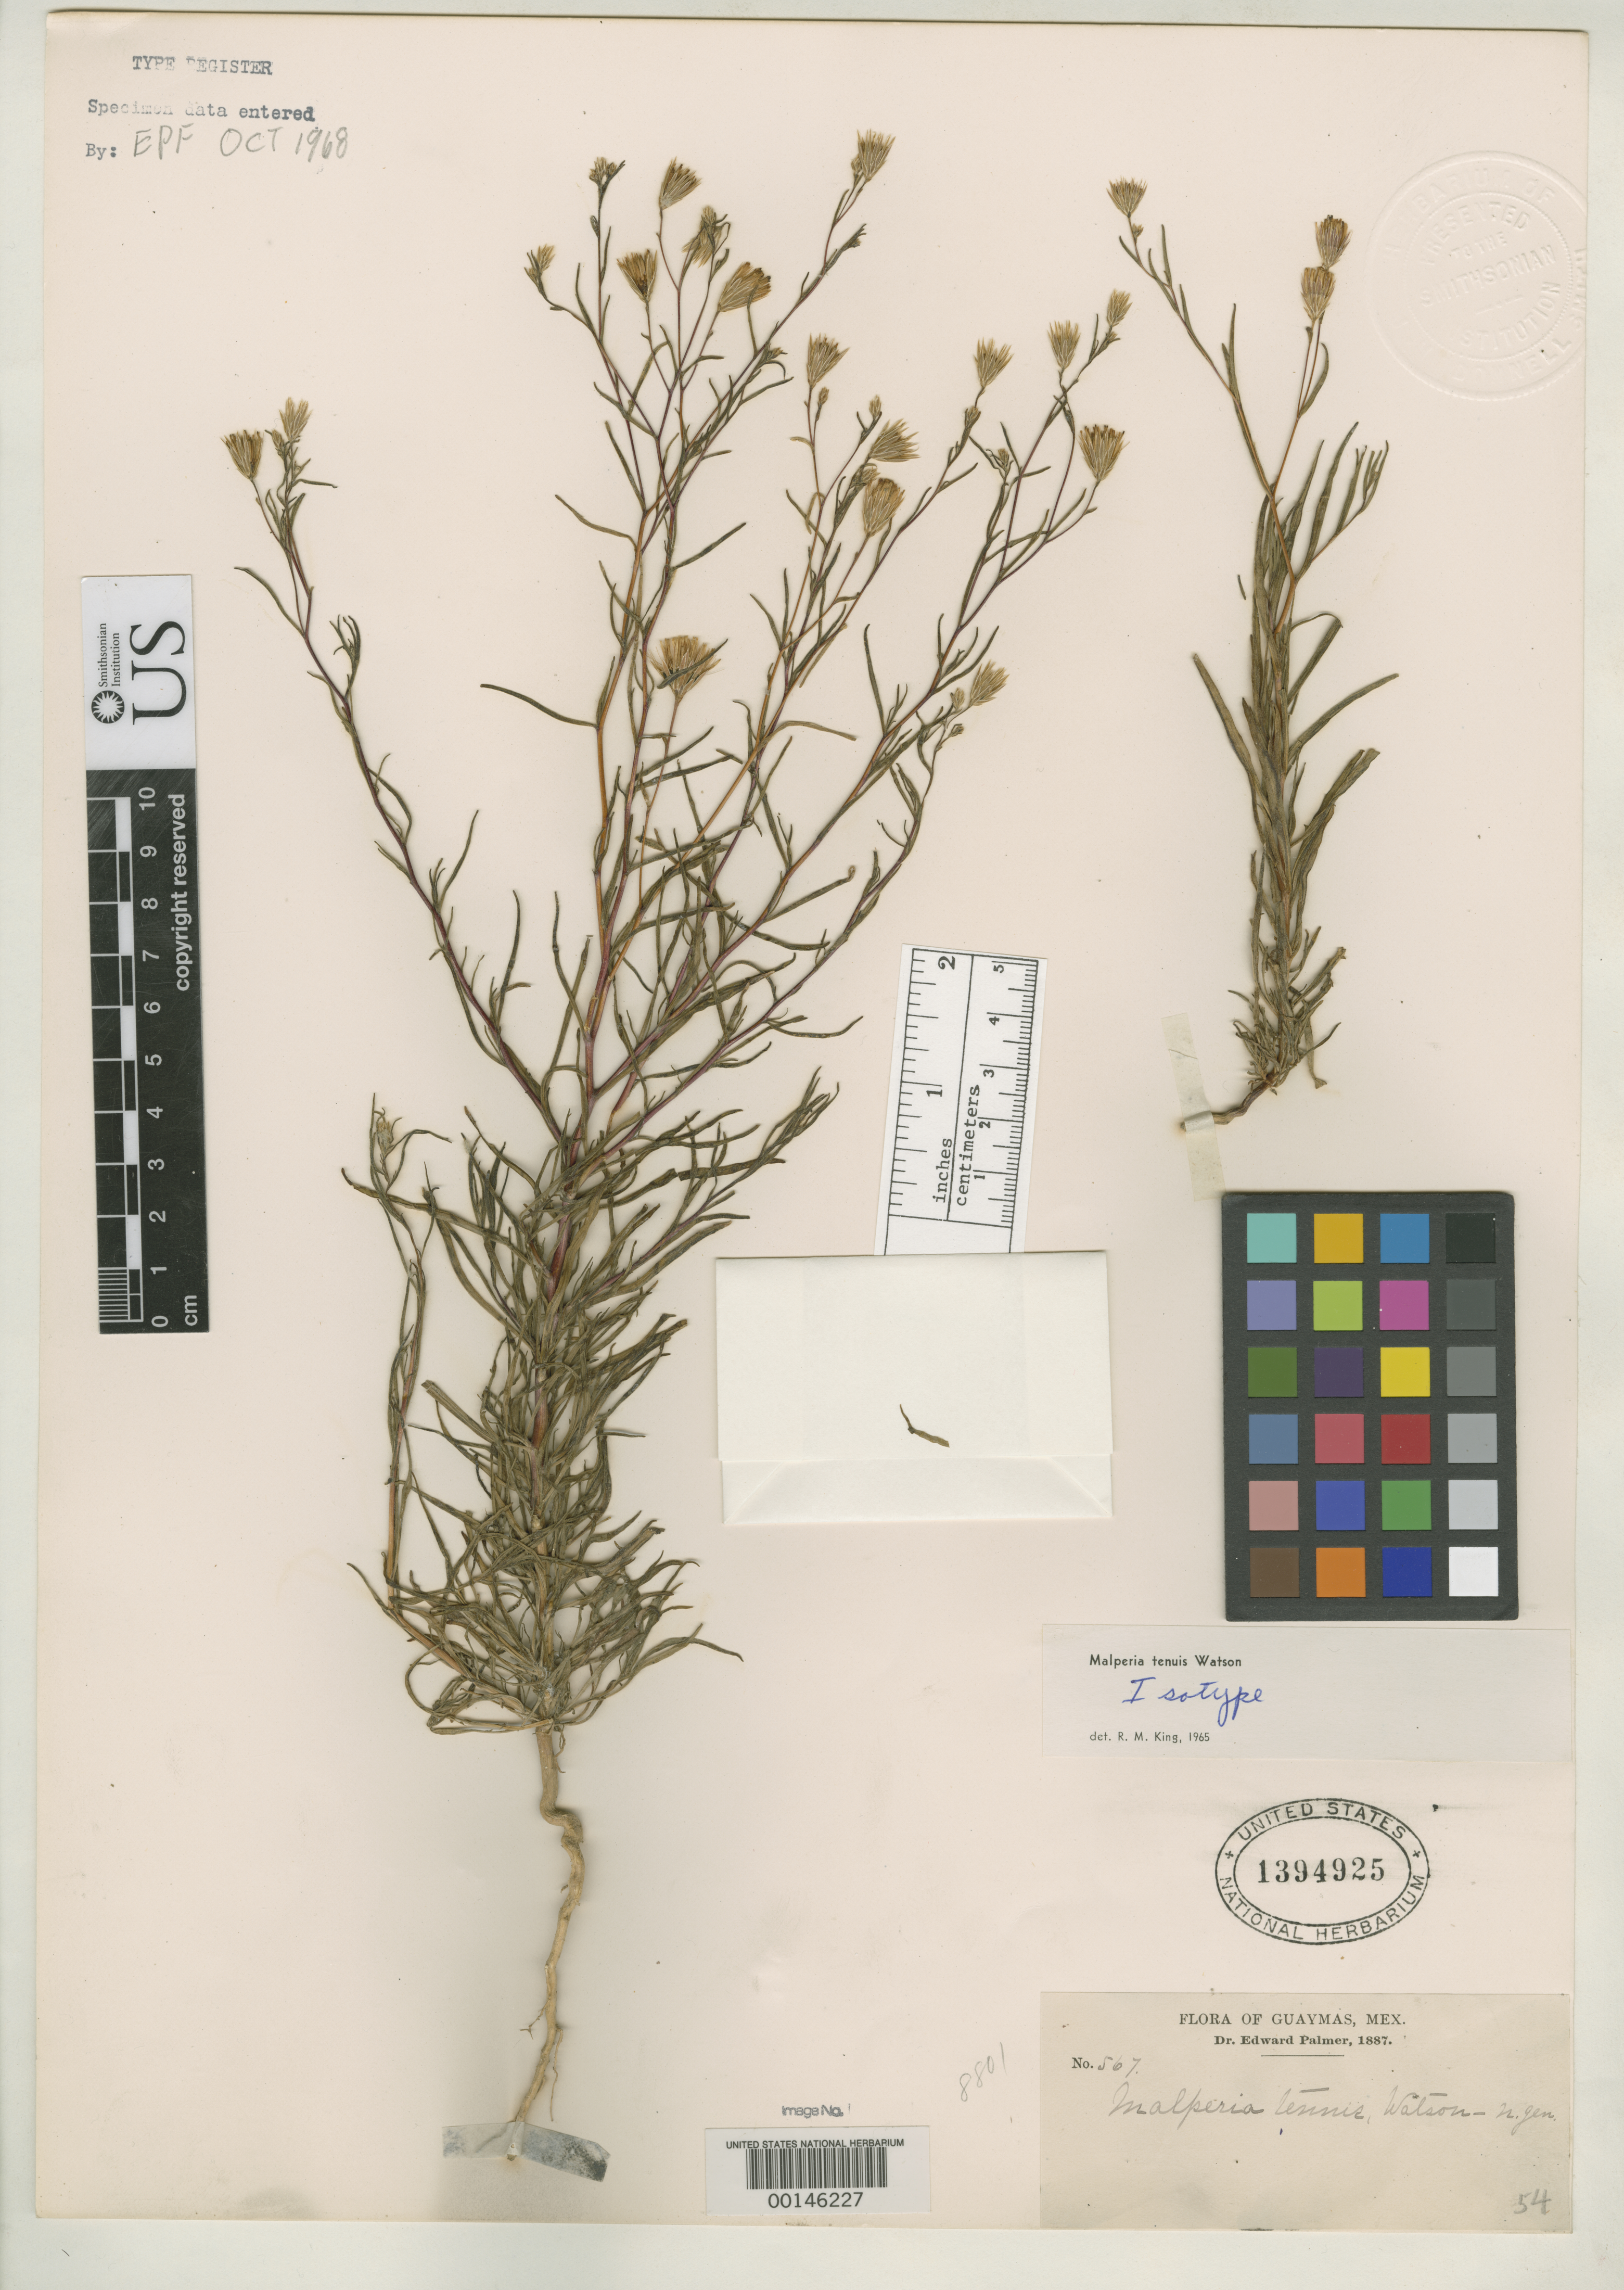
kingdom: Plantae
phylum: Tracheophyta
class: Magnoliopsida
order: Asterales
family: Asteraceae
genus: Malperia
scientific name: Malperia tenuis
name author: S. Watson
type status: Isotype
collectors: E. Palmer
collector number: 567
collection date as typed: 1887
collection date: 1887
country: Mexico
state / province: Sonora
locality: Guaymas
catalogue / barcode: US 1394925